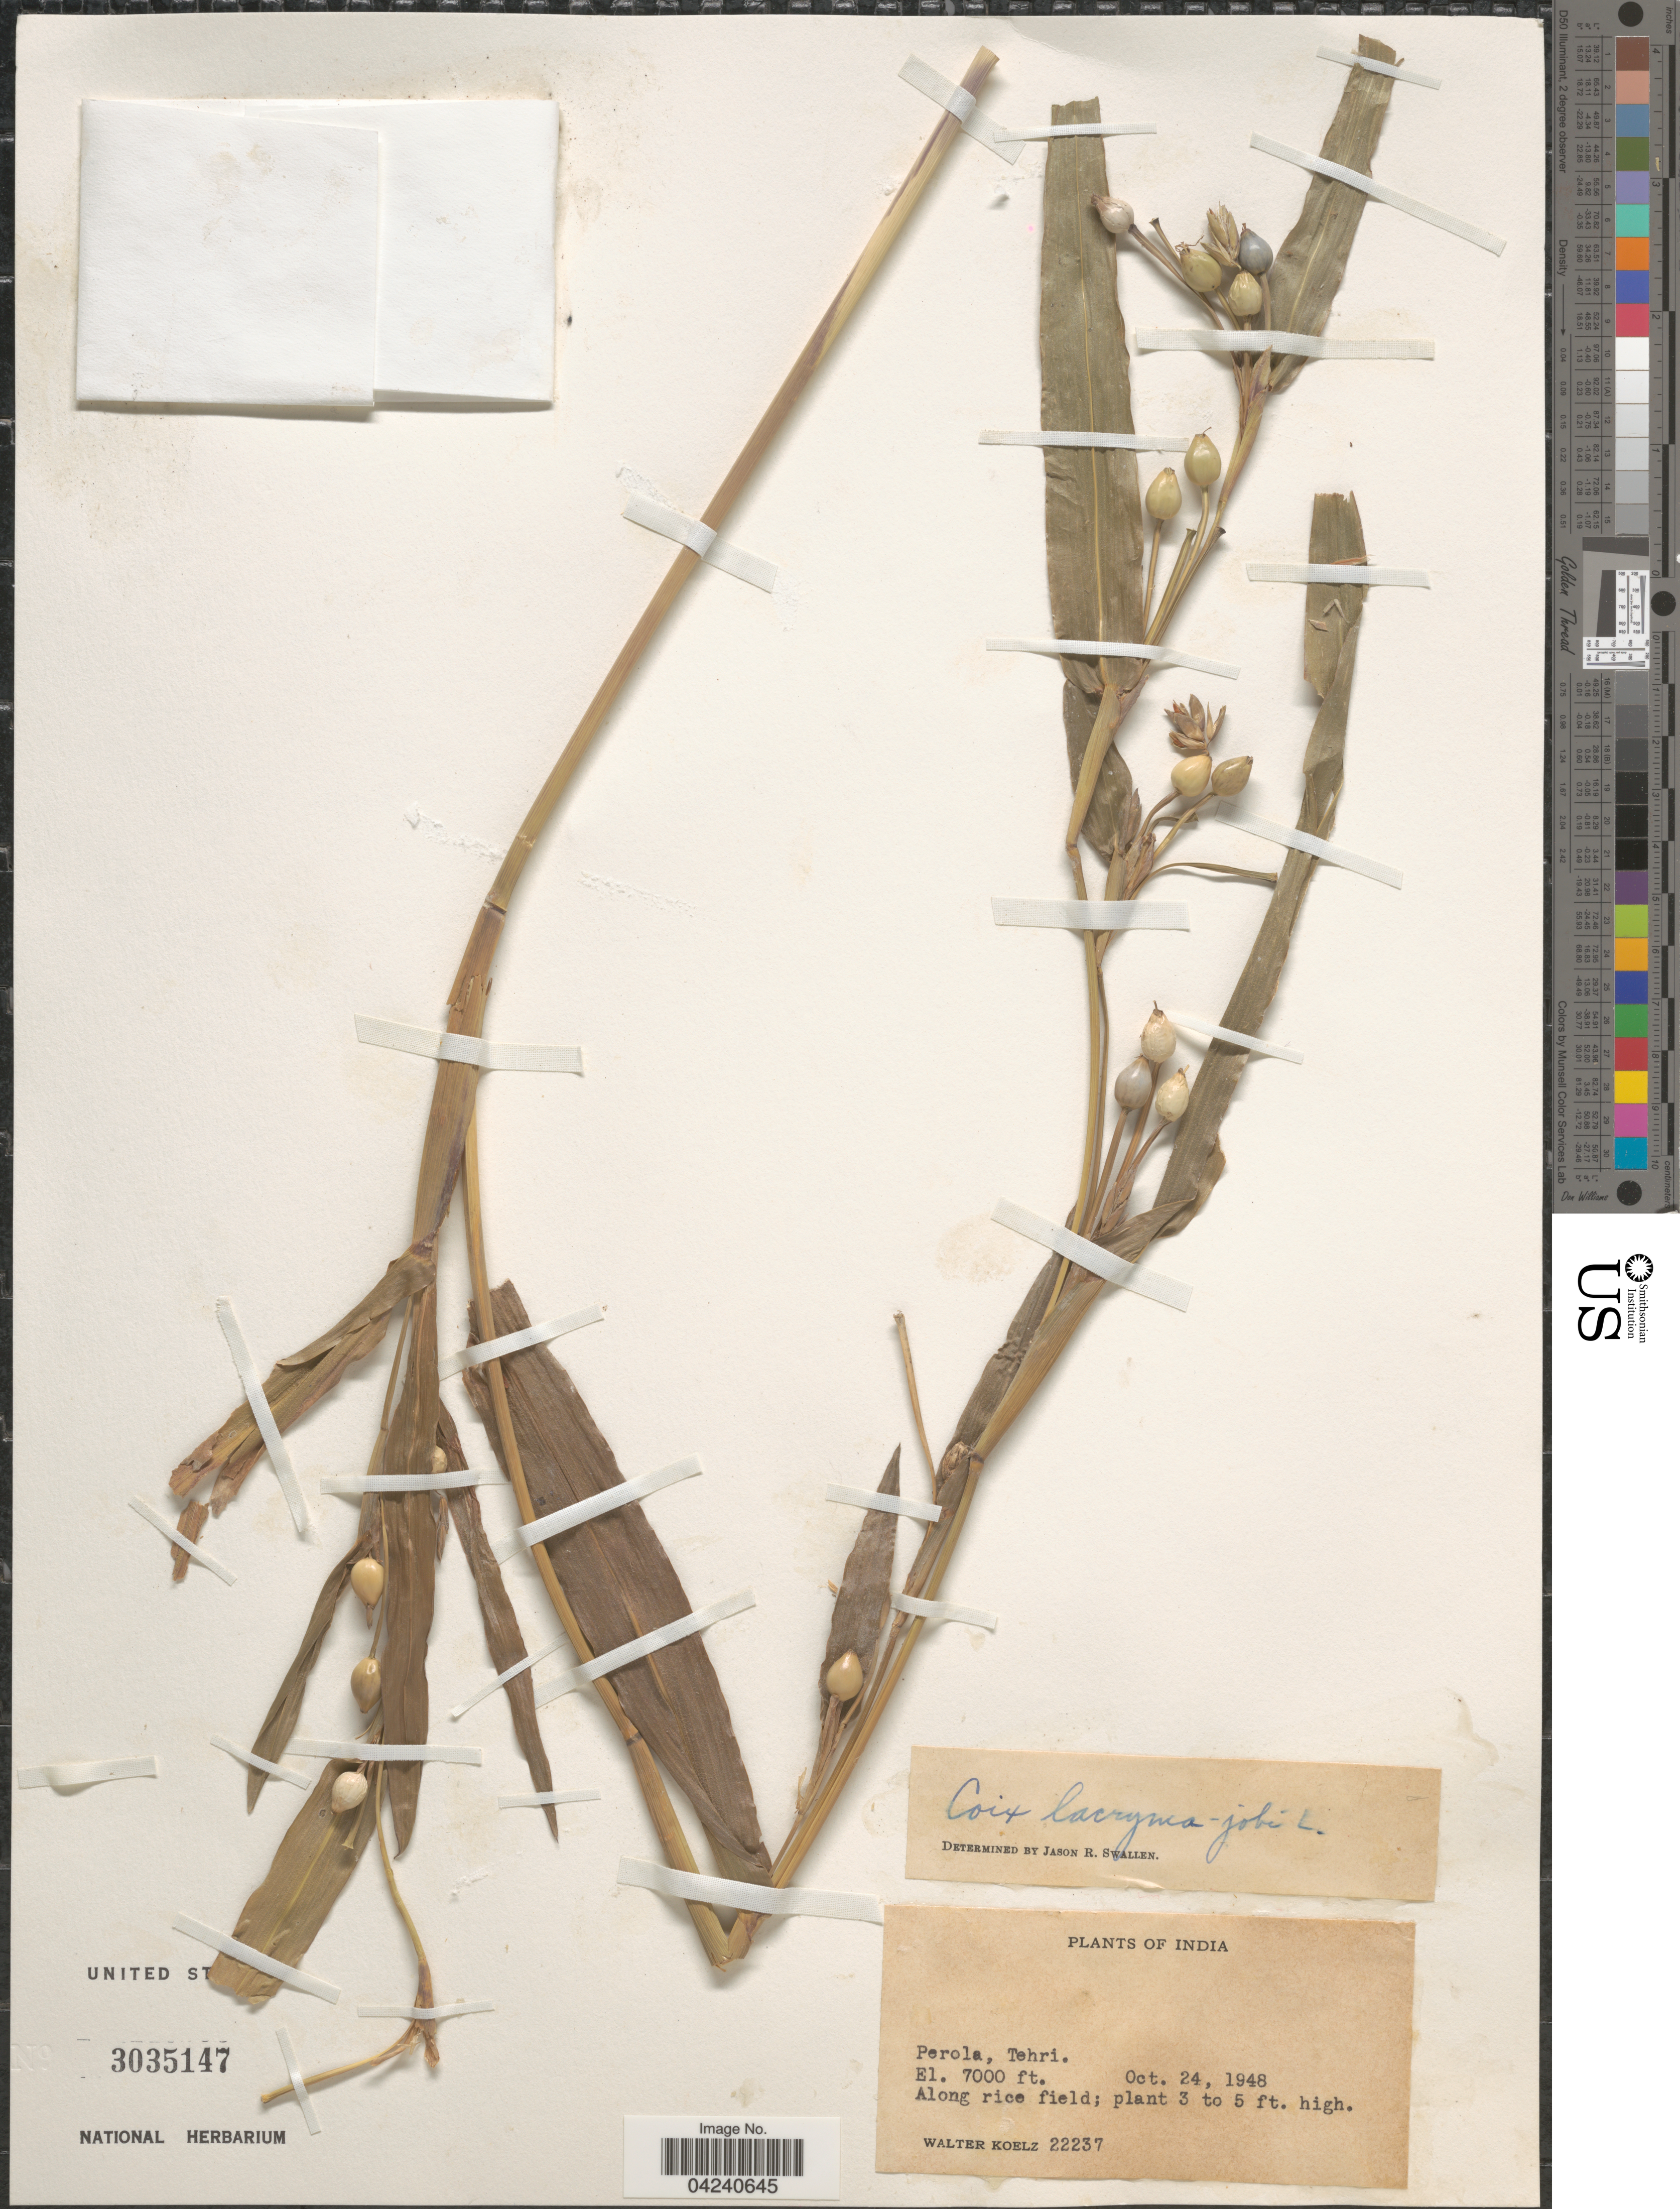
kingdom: Plantae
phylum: Tracheophyta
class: Liliopsida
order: Poales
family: Poaceae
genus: Coix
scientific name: Coix lacryma-jobi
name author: L.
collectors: W. N. Koelz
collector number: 22237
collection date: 1948-10-24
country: India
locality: Perola, Tehri.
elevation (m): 2134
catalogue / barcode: US 3035147